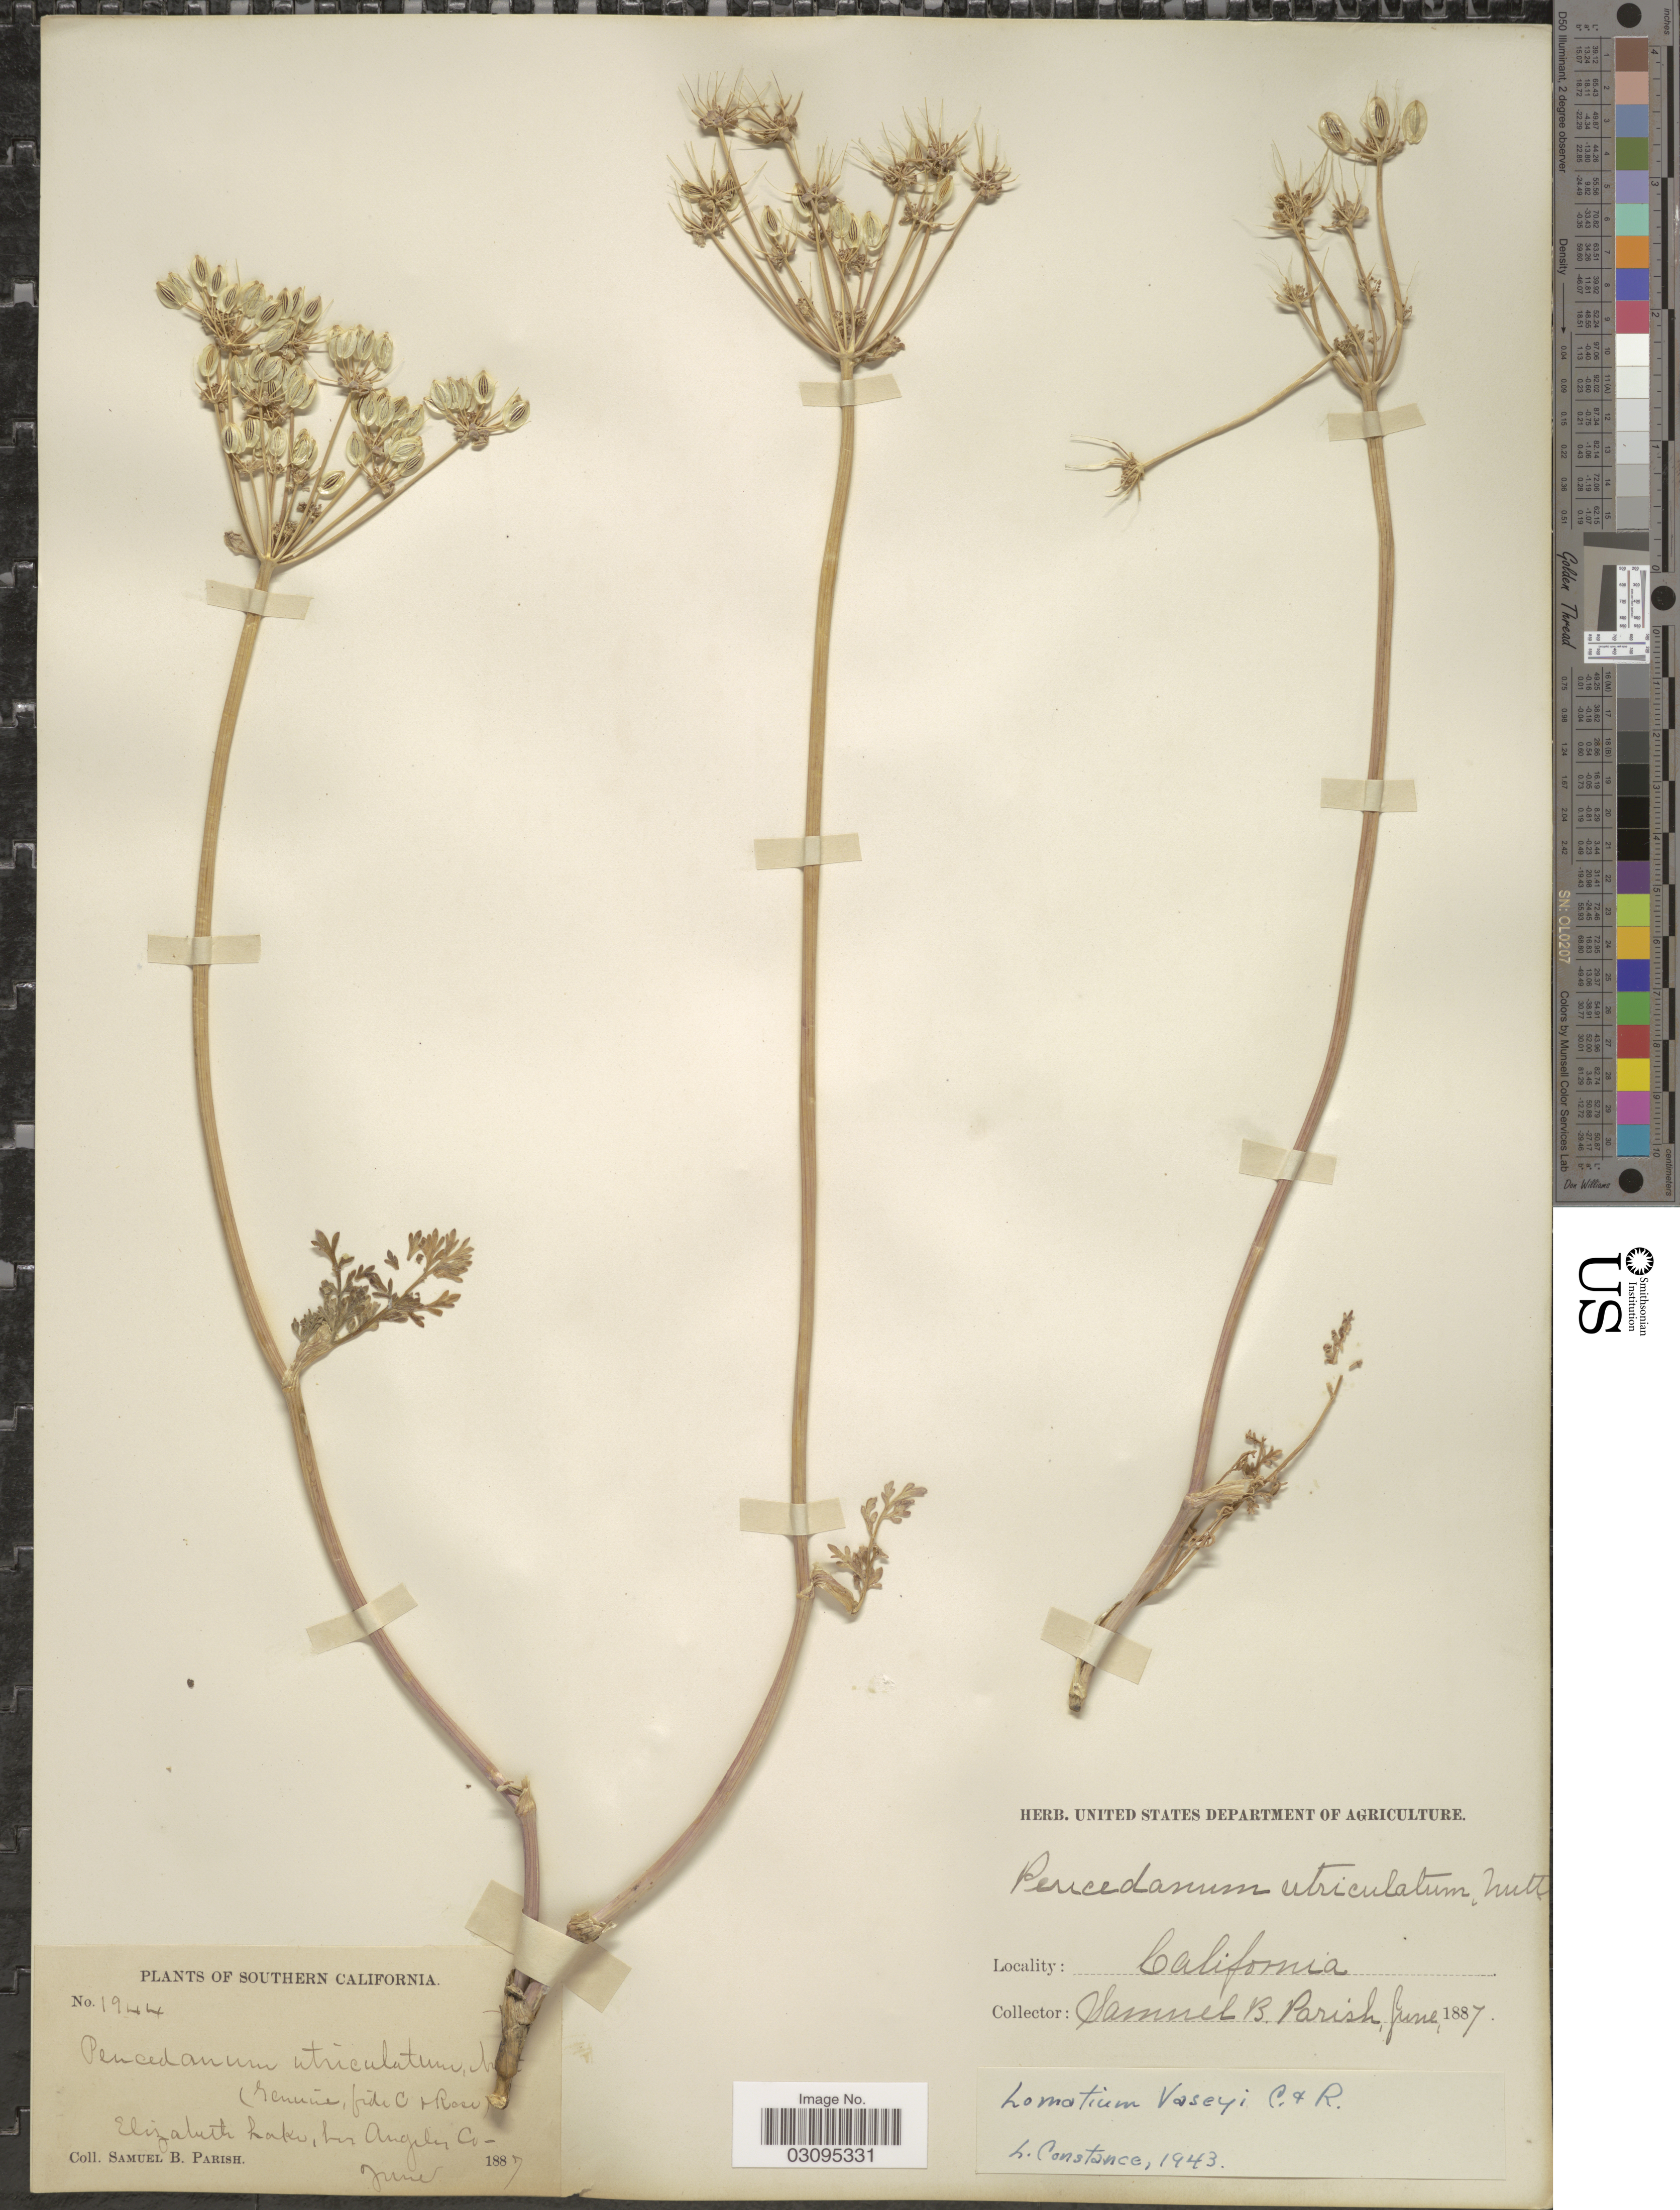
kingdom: Plantae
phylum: Tracheophyta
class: Magnoliopsida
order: Apiales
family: Apiaceae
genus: Lomatium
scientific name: Lomatium vaseyi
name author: (J.M. Coult. & Rose) J.M. Coult. & Rose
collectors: S. B. Parish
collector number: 1944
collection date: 1887-06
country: United States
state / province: California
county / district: Los Angeles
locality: Southern California, Elizabeth Lake, Los Angeles Co.